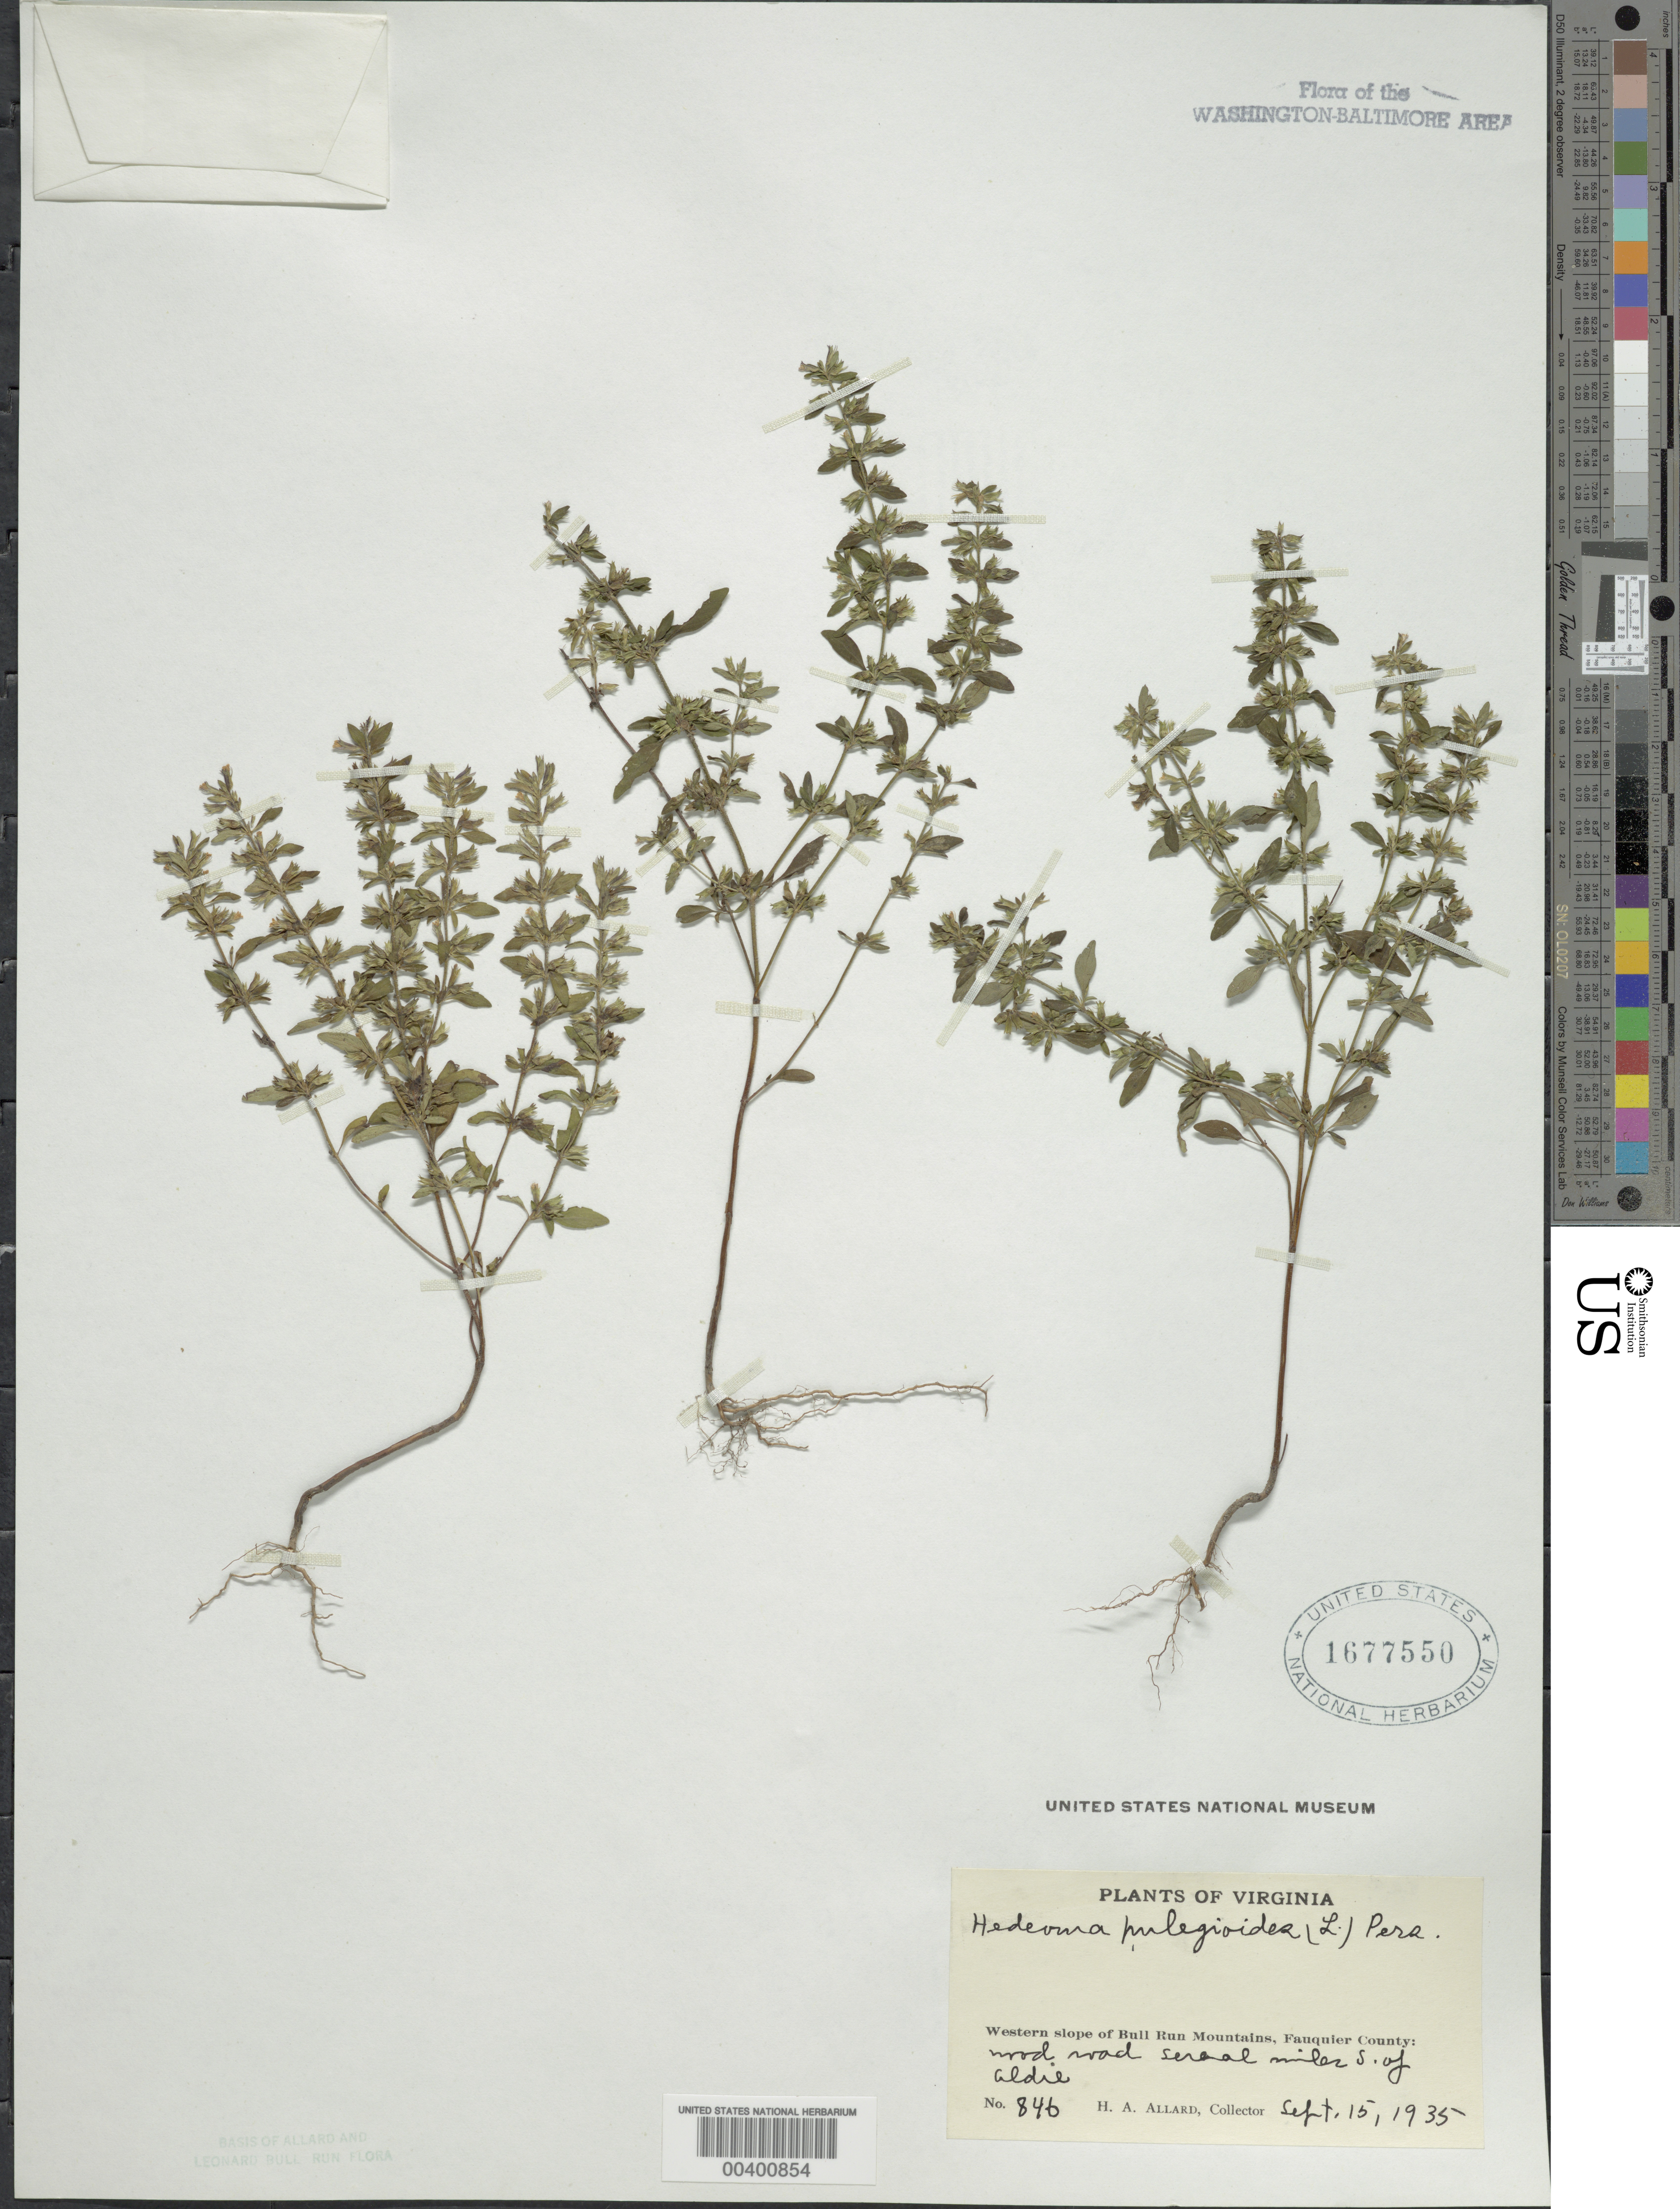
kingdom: Plantae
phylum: Tracheophyta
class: Magnoliopsida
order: Lamiales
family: Lamiaceae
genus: Hedeoma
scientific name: Hedeoma pulegioides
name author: (L.) Pers.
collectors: H. A. Allard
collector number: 846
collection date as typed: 15 Sep 1935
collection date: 1935-09-15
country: United States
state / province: Virginia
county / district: Loudoun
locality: South of Aldie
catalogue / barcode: US 1677550